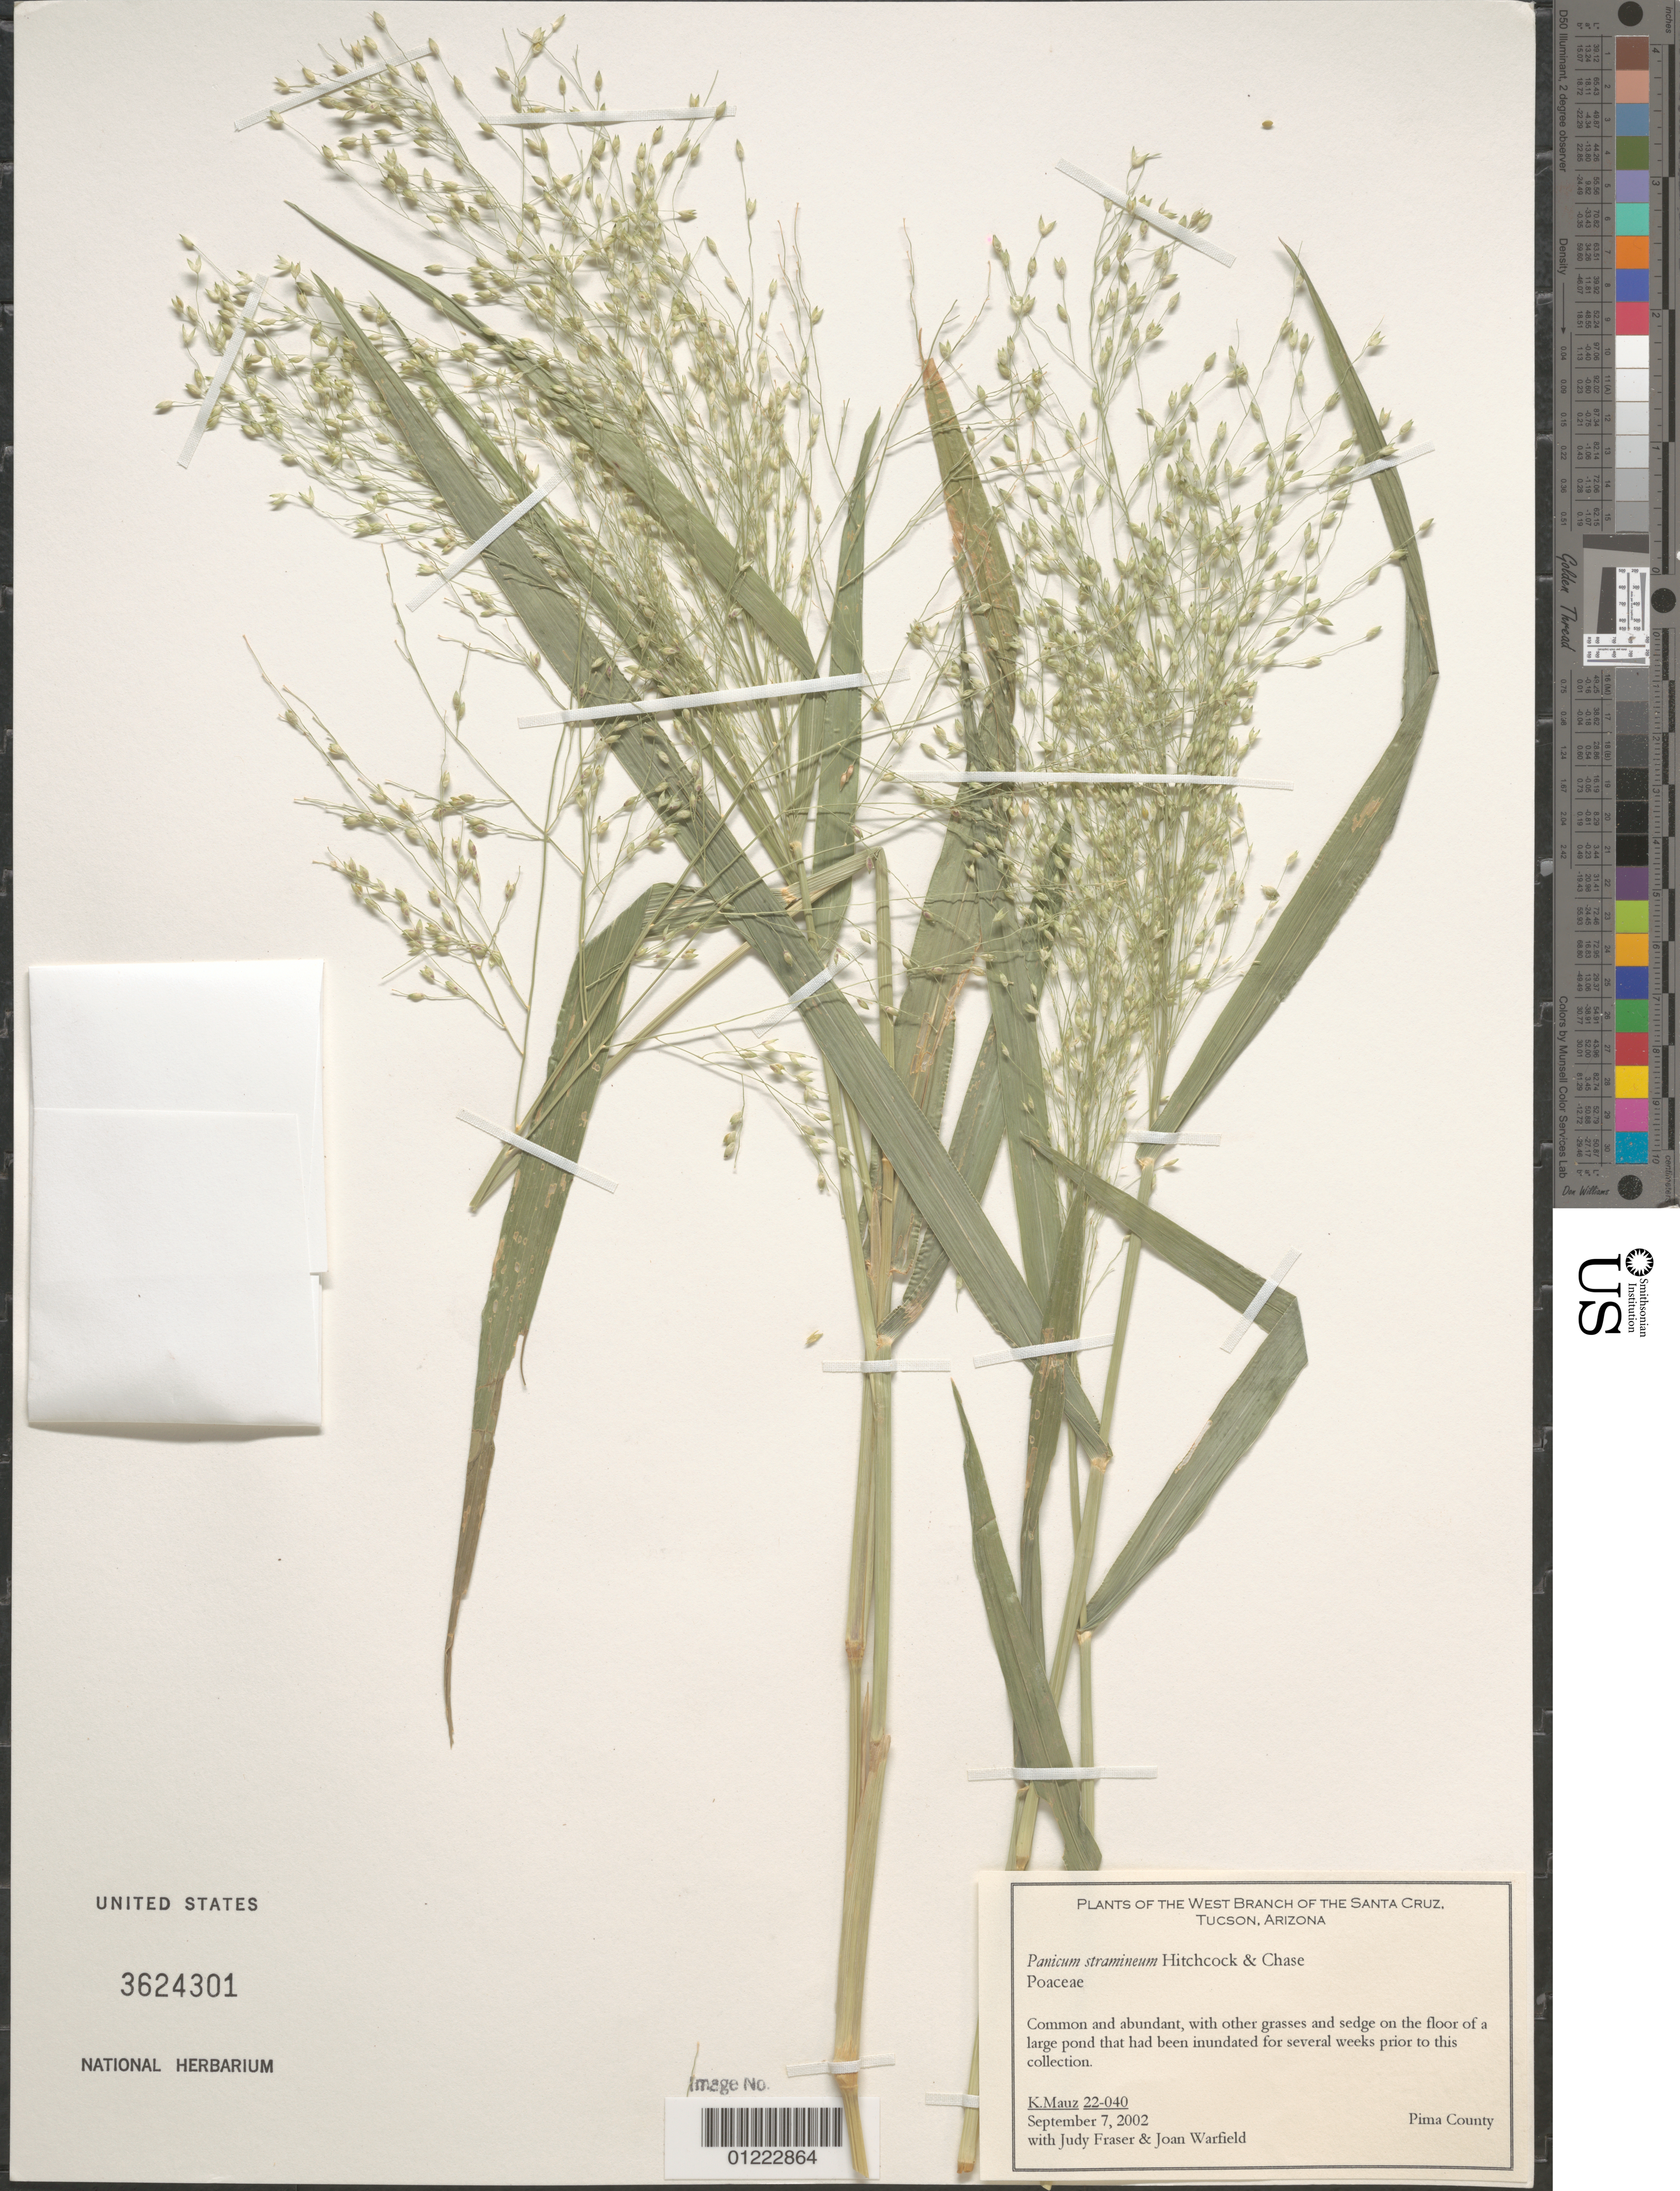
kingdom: Plantae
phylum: Tracheophyta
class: Liliopsida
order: Poales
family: Poaceae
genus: Panicum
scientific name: Panicum stramineum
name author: Hitchc. & Chase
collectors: K. Mauz, J. Fraser & J. Warfield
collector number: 22-040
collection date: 2002-09-07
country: United States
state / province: Arizona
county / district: Pima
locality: Pima County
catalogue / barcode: US 3624301